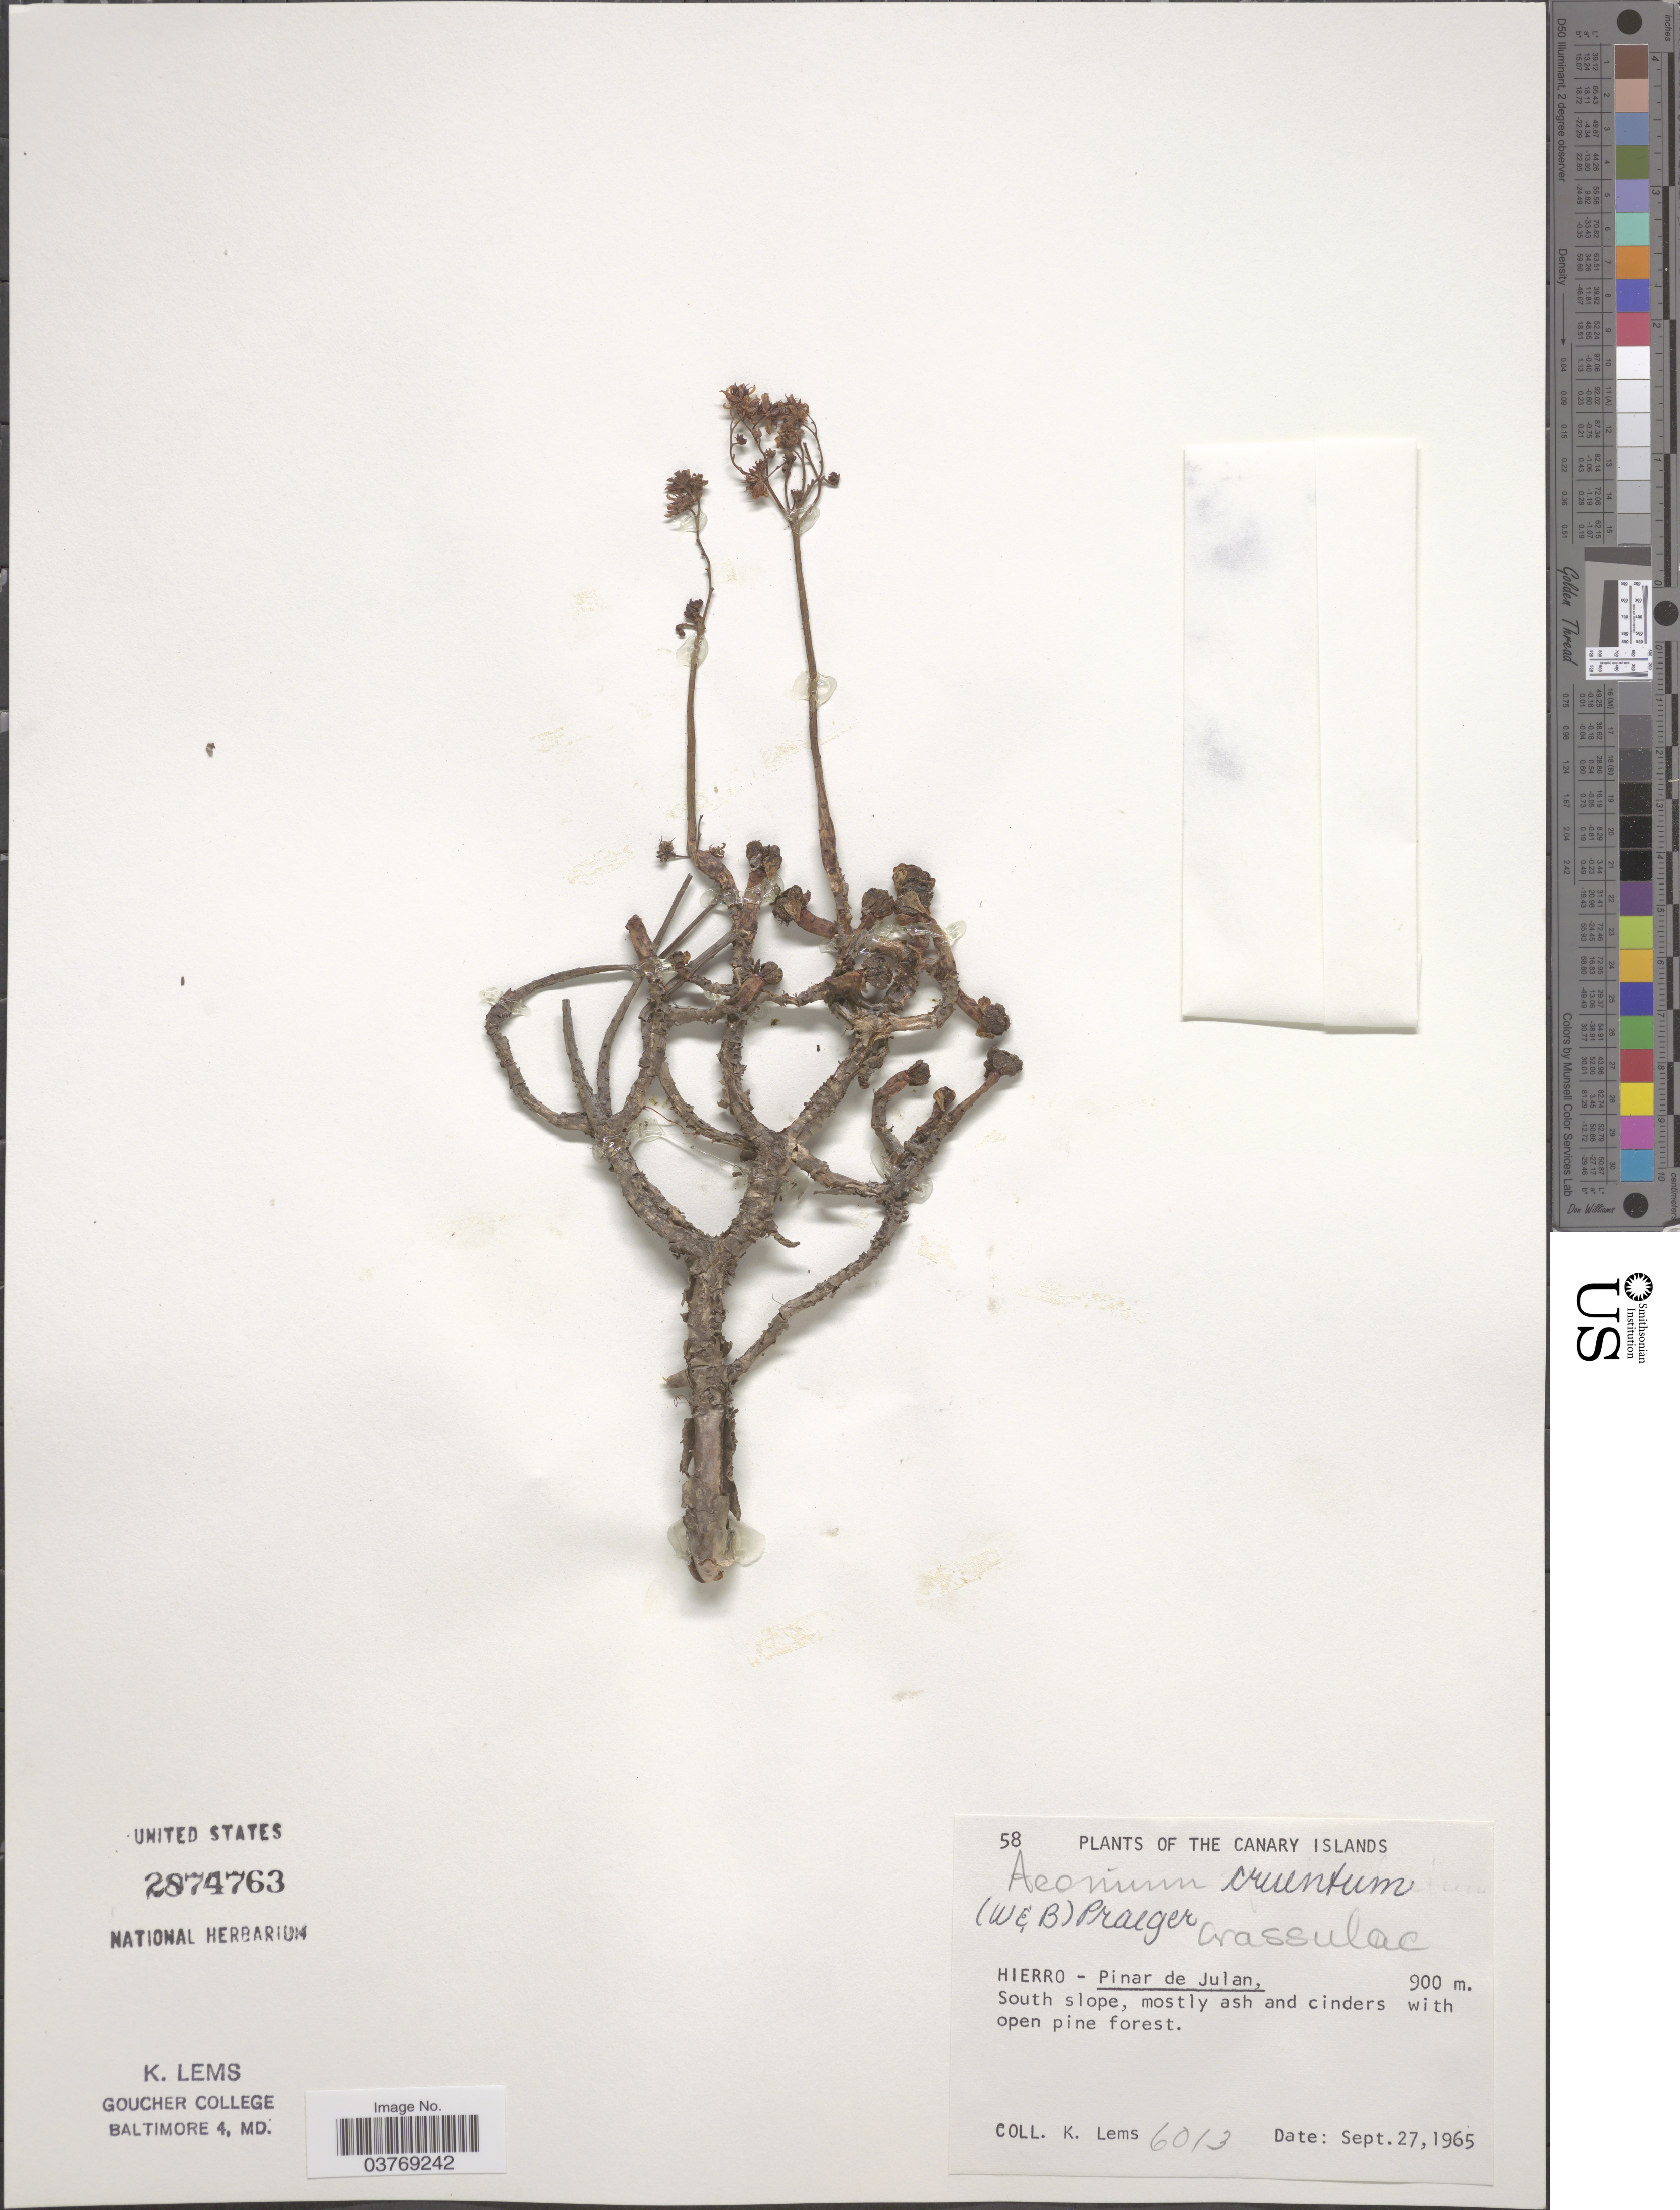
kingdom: Plantae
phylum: Tracheophyta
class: Magnoliopsida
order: Saxifragales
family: Crassulaceae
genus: Aeonium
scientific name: Aeonium cruentum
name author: Webb & Berthel.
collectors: K. Lems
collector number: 6013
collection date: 1965-09-27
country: Spain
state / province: Canarias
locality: The Canary Islands. Hierro - Pinar de Julan. South slope.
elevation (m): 900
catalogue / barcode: US 2874763